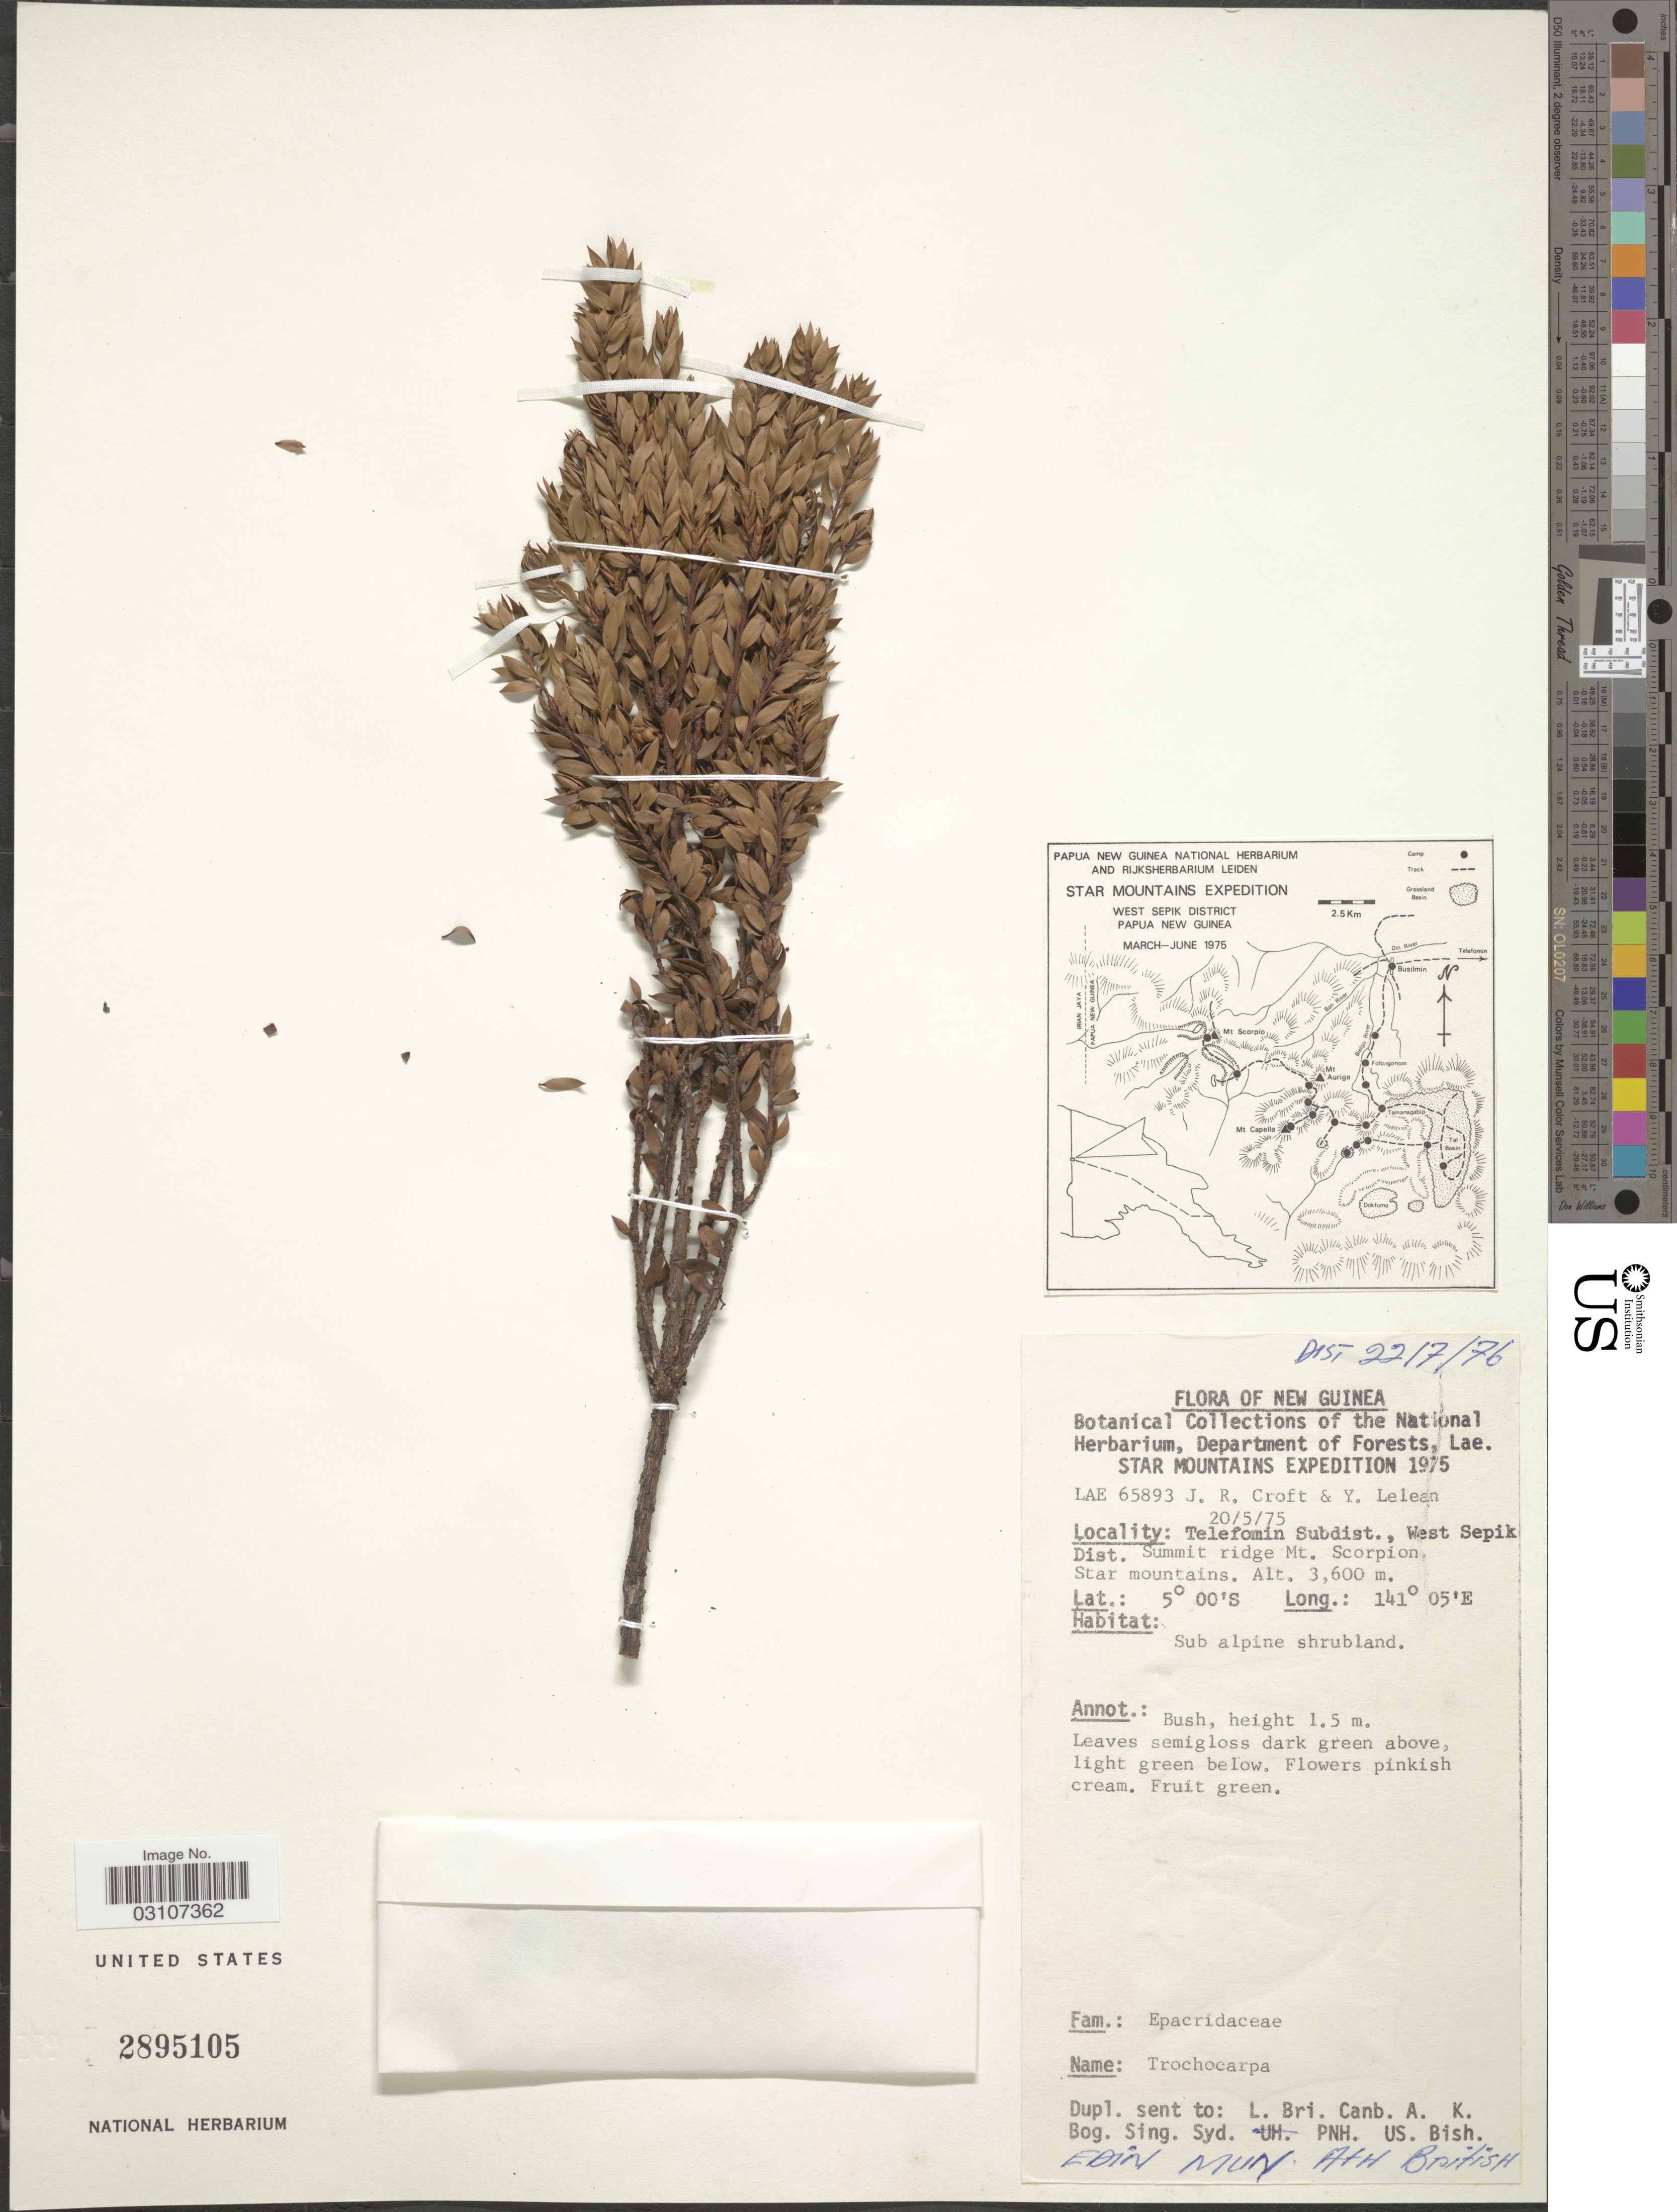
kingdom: Plantae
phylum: Tracheophyta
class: Magnoliopsida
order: Ericales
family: Ericaceae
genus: Trochocarpa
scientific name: Trochocarpa sp.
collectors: J. R. Croft & Y. Lelean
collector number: LAE 65893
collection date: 1975-05-20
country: Papua New Guinea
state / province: Sandaun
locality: New Guinea. Telefomin Subdist., West Sepik Dist. Summit ridge Mt. Scorpion, Star Mountains.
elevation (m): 3600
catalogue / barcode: US 2895105